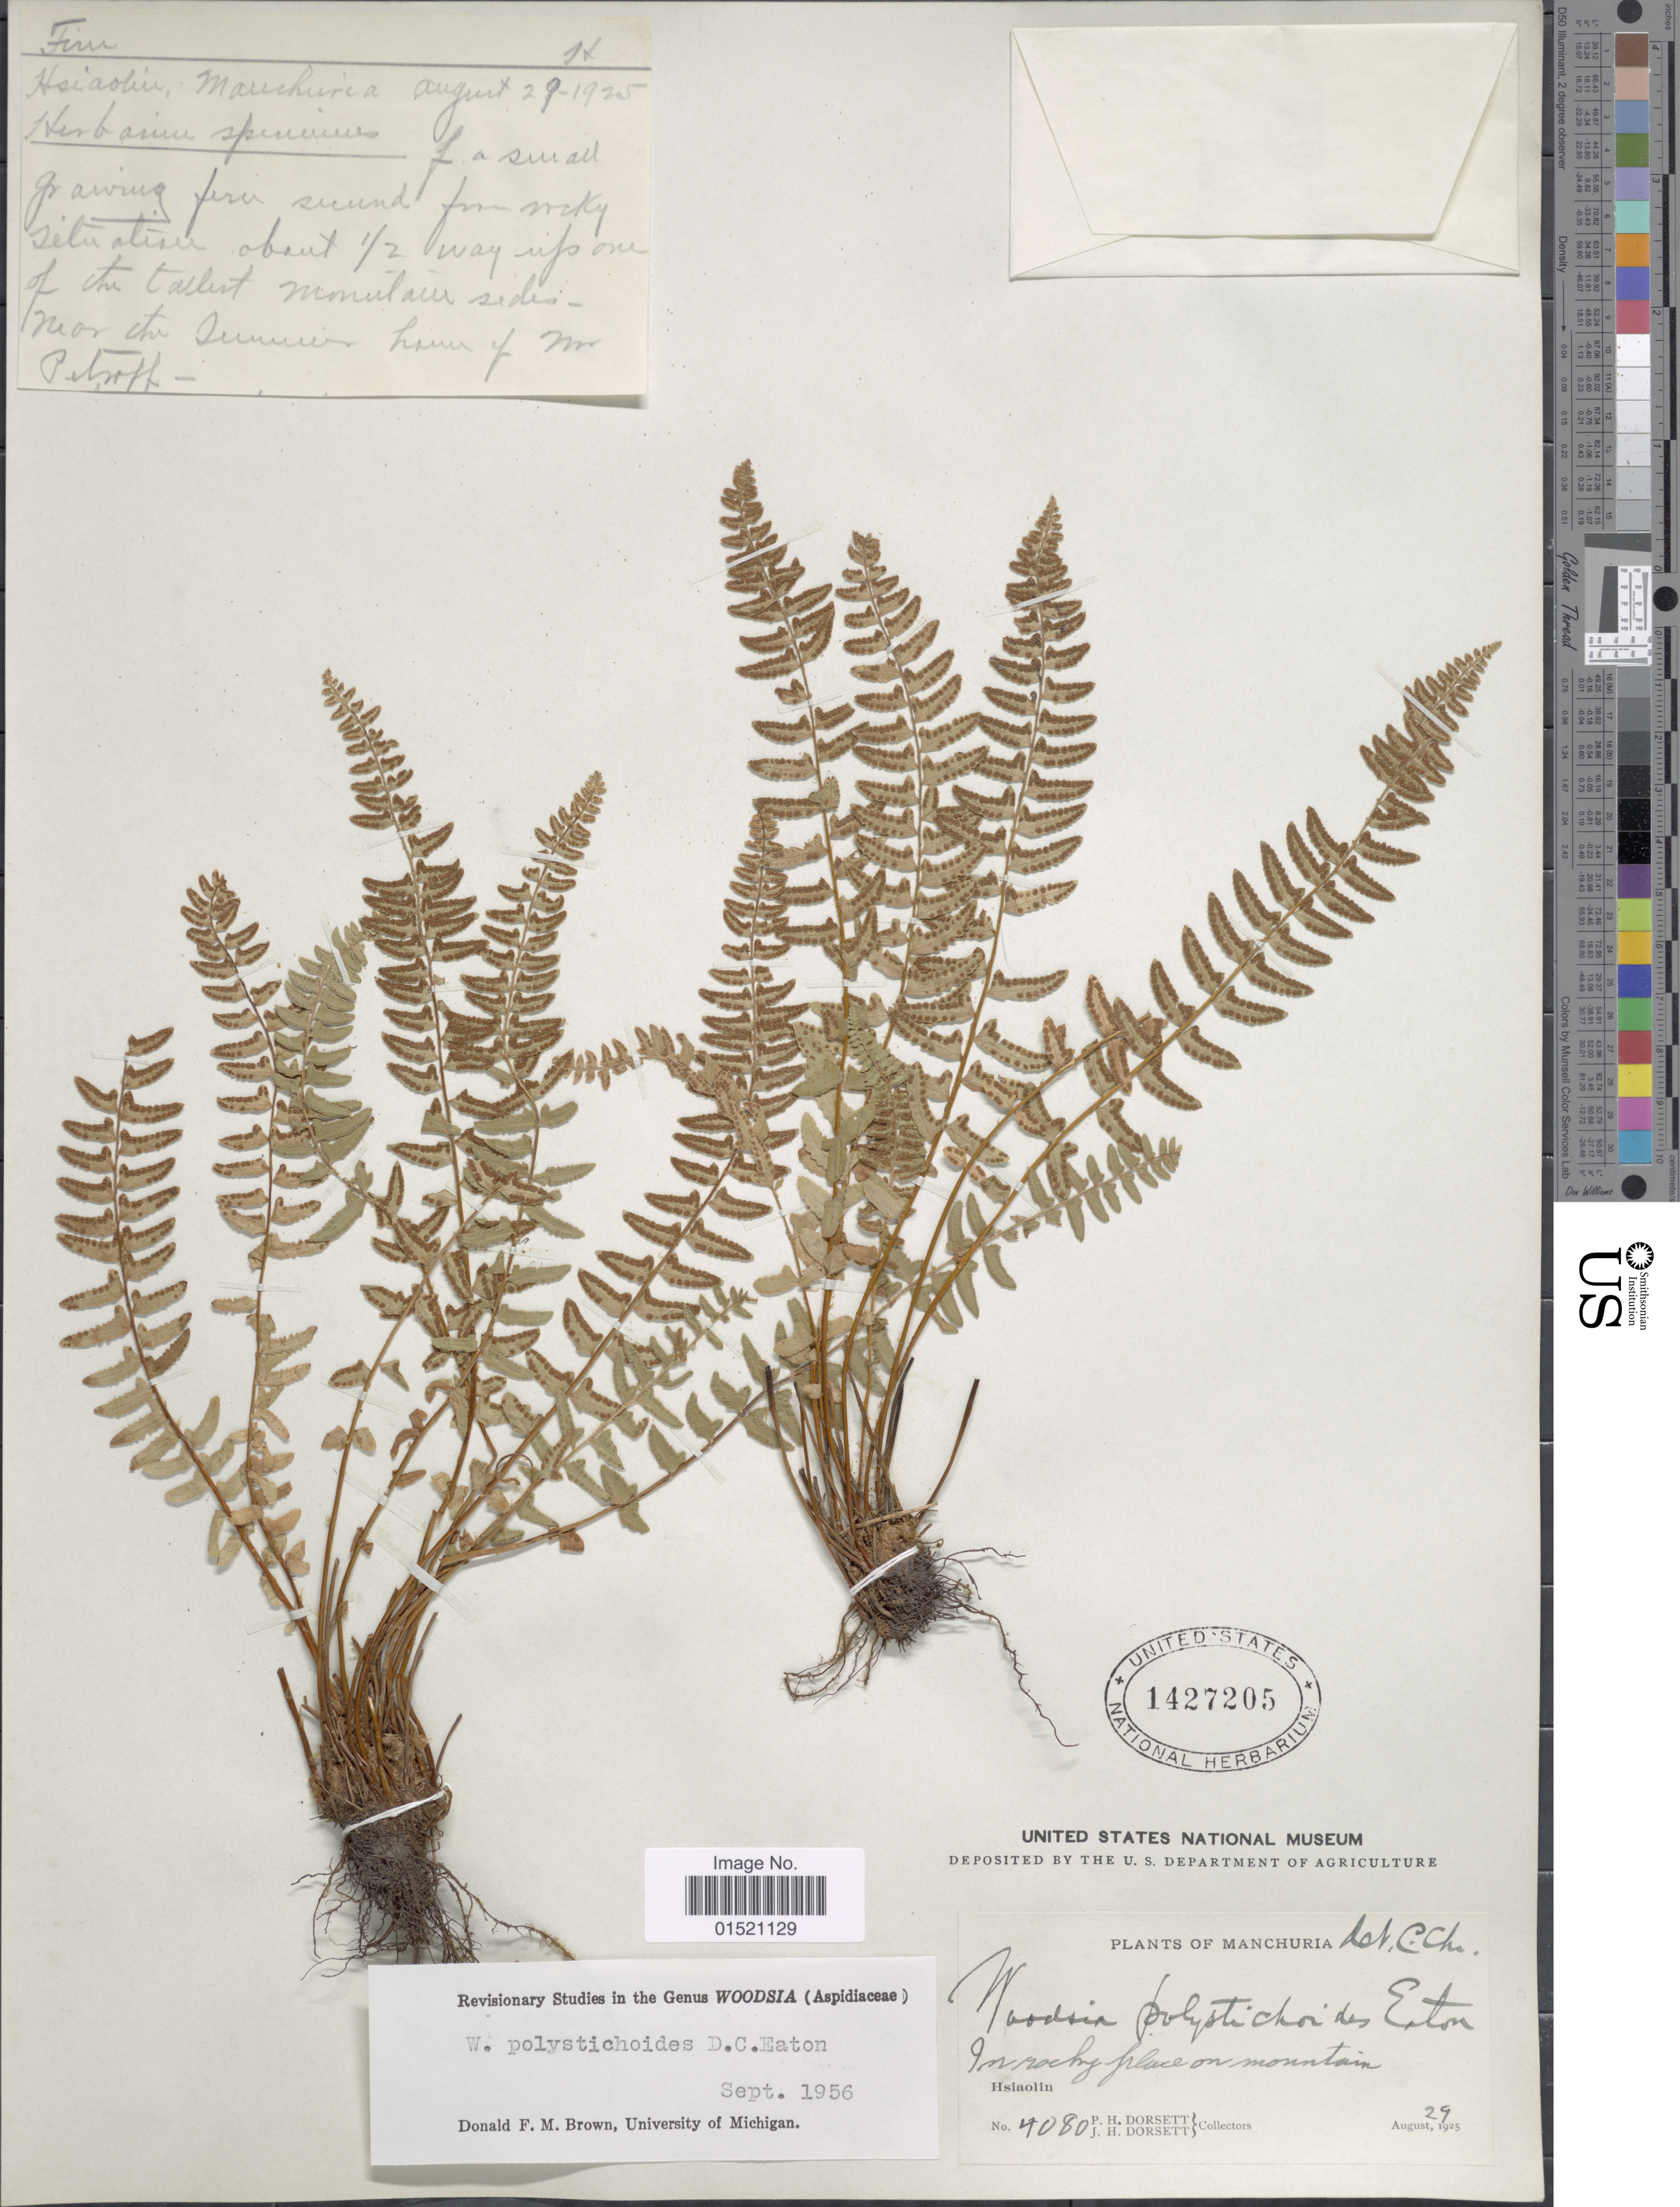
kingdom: Plantae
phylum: Tracheophyta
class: Polypodiopsida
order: Polypodiales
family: Woodsiaceae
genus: Woodsia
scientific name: Woodsia polystichoides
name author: D.C. Eaton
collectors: P. H. Dorsett & J. Dorsett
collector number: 4080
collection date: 1925-08-29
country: China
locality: Manchuria, Hsiaolin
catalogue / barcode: US 1427205